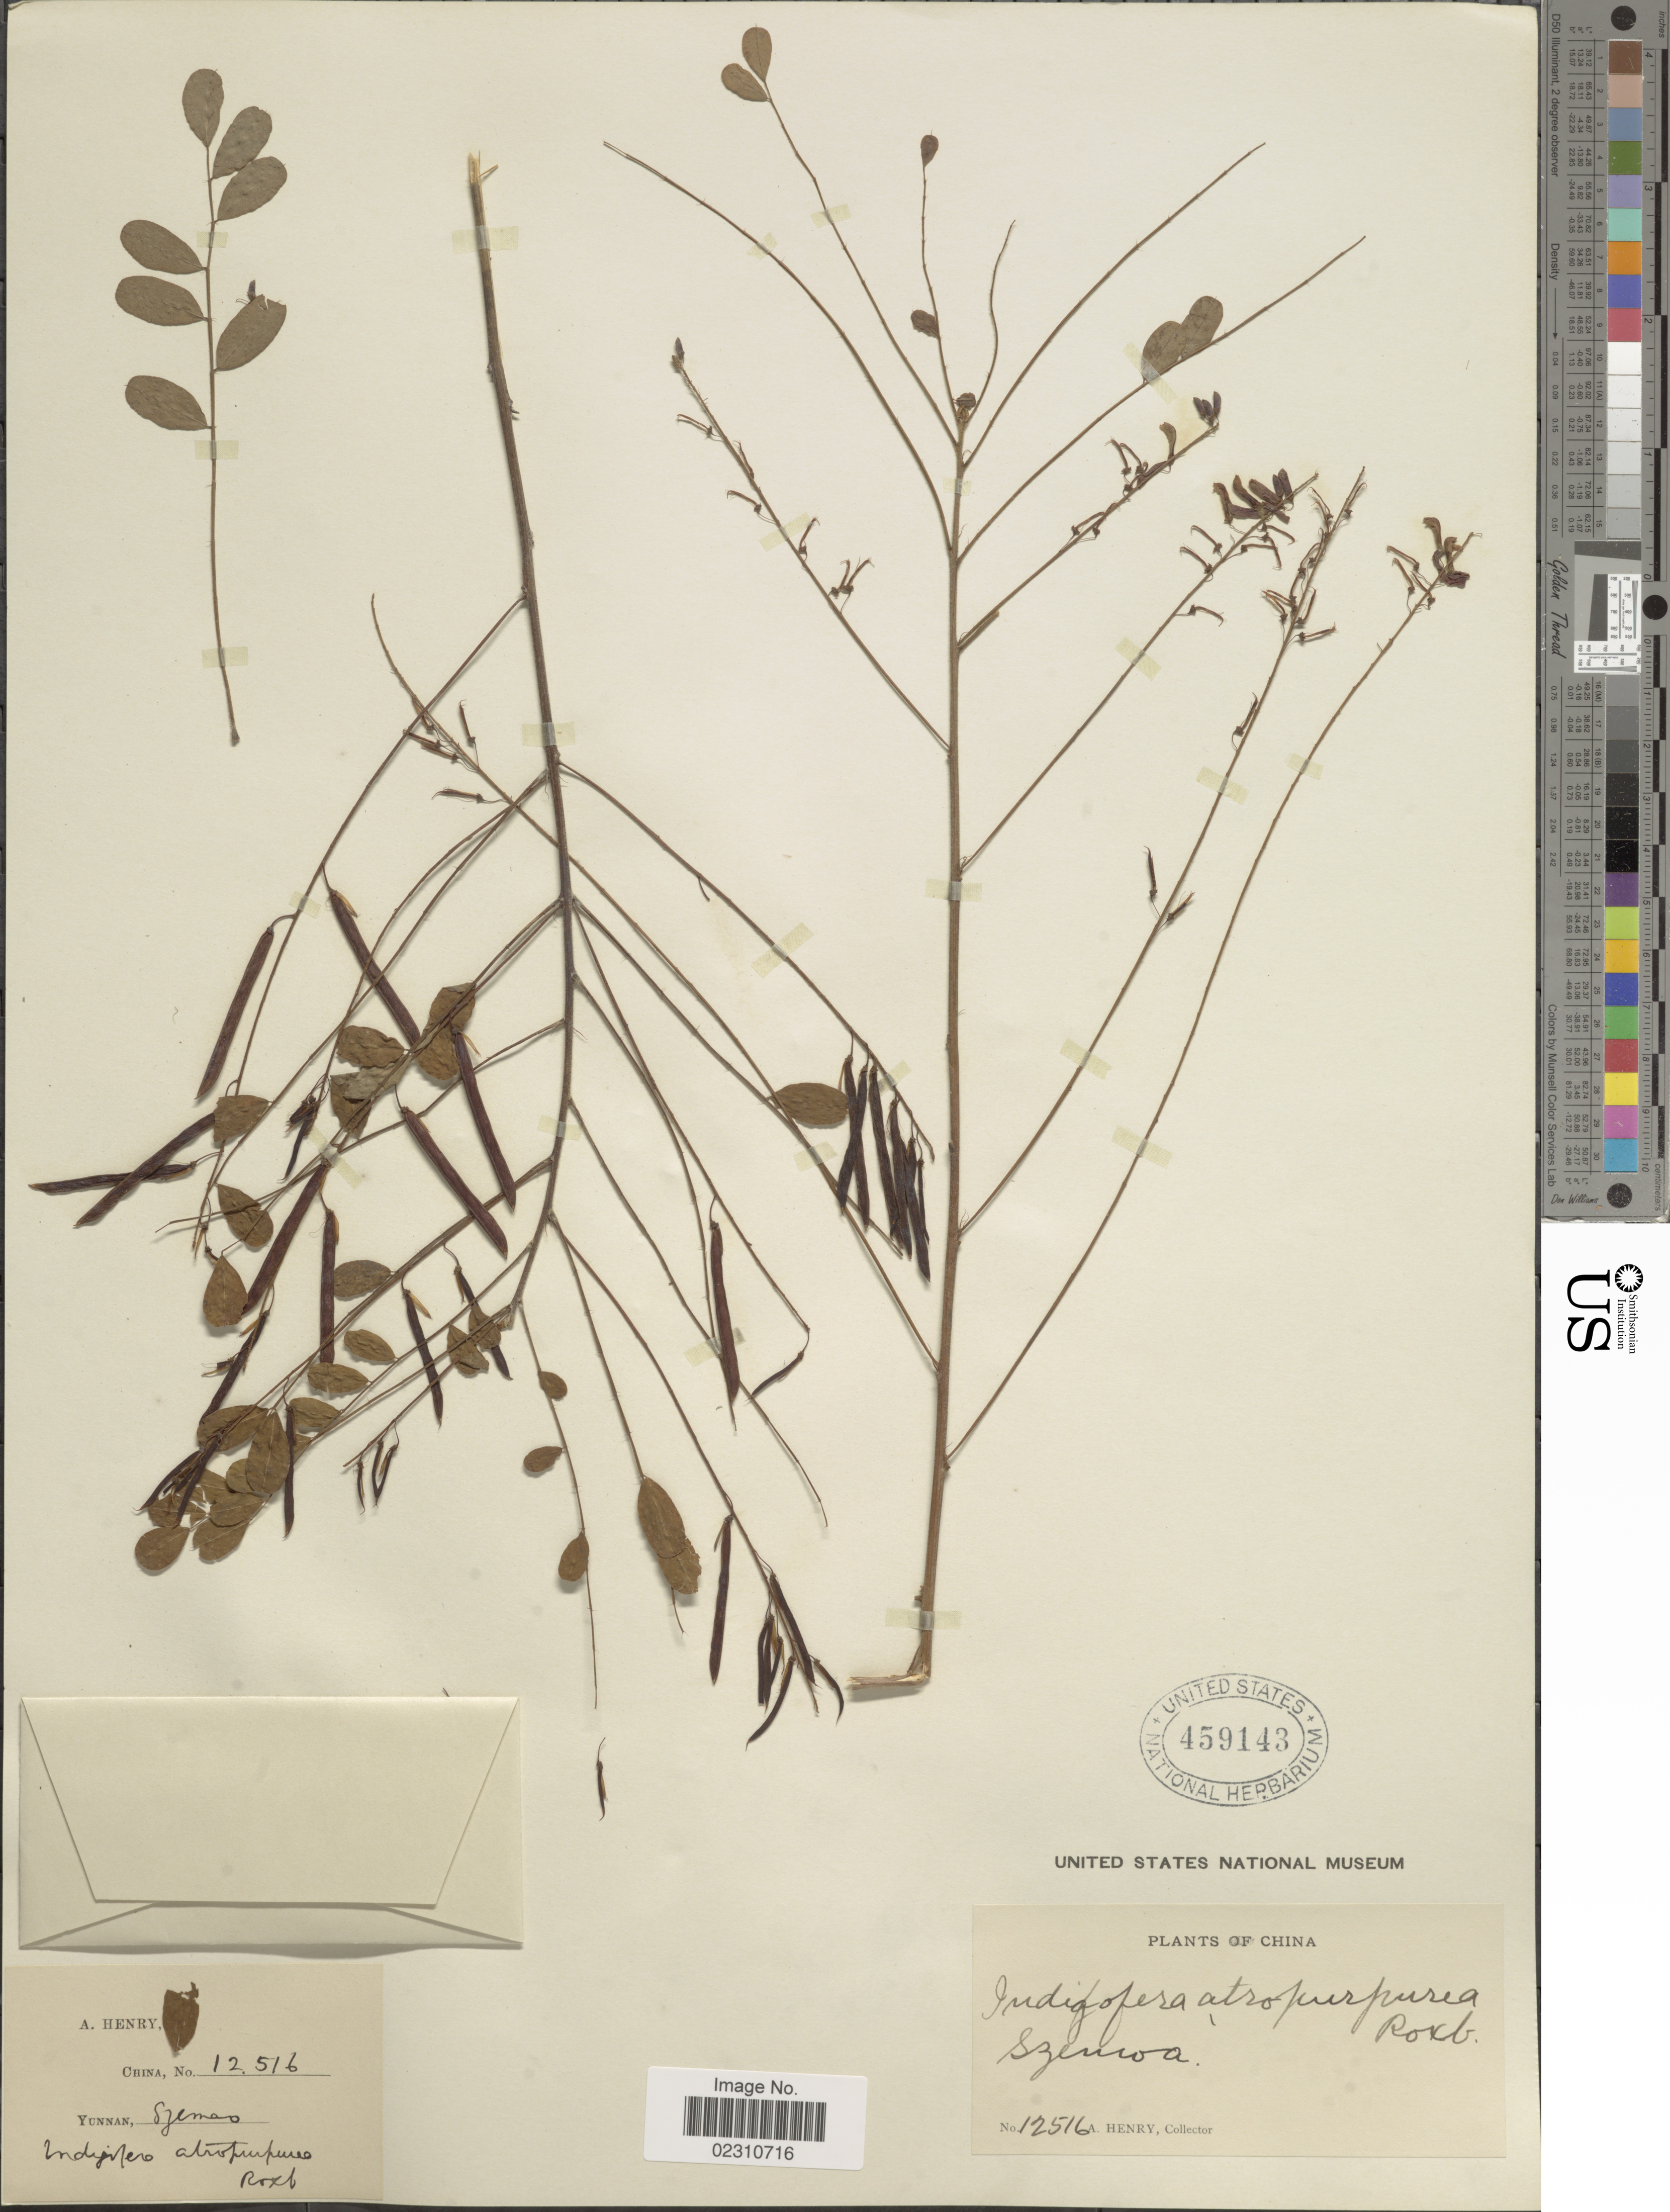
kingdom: Plantae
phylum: Tracheophyta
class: Magnoliopsida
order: Fabales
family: Fabaceae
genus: Indigofera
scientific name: Indigofera atropurpurea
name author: Hornem.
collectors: A. Henry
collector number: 12516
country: China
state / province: Yunnan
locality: Szemoa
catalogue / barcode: US 459143